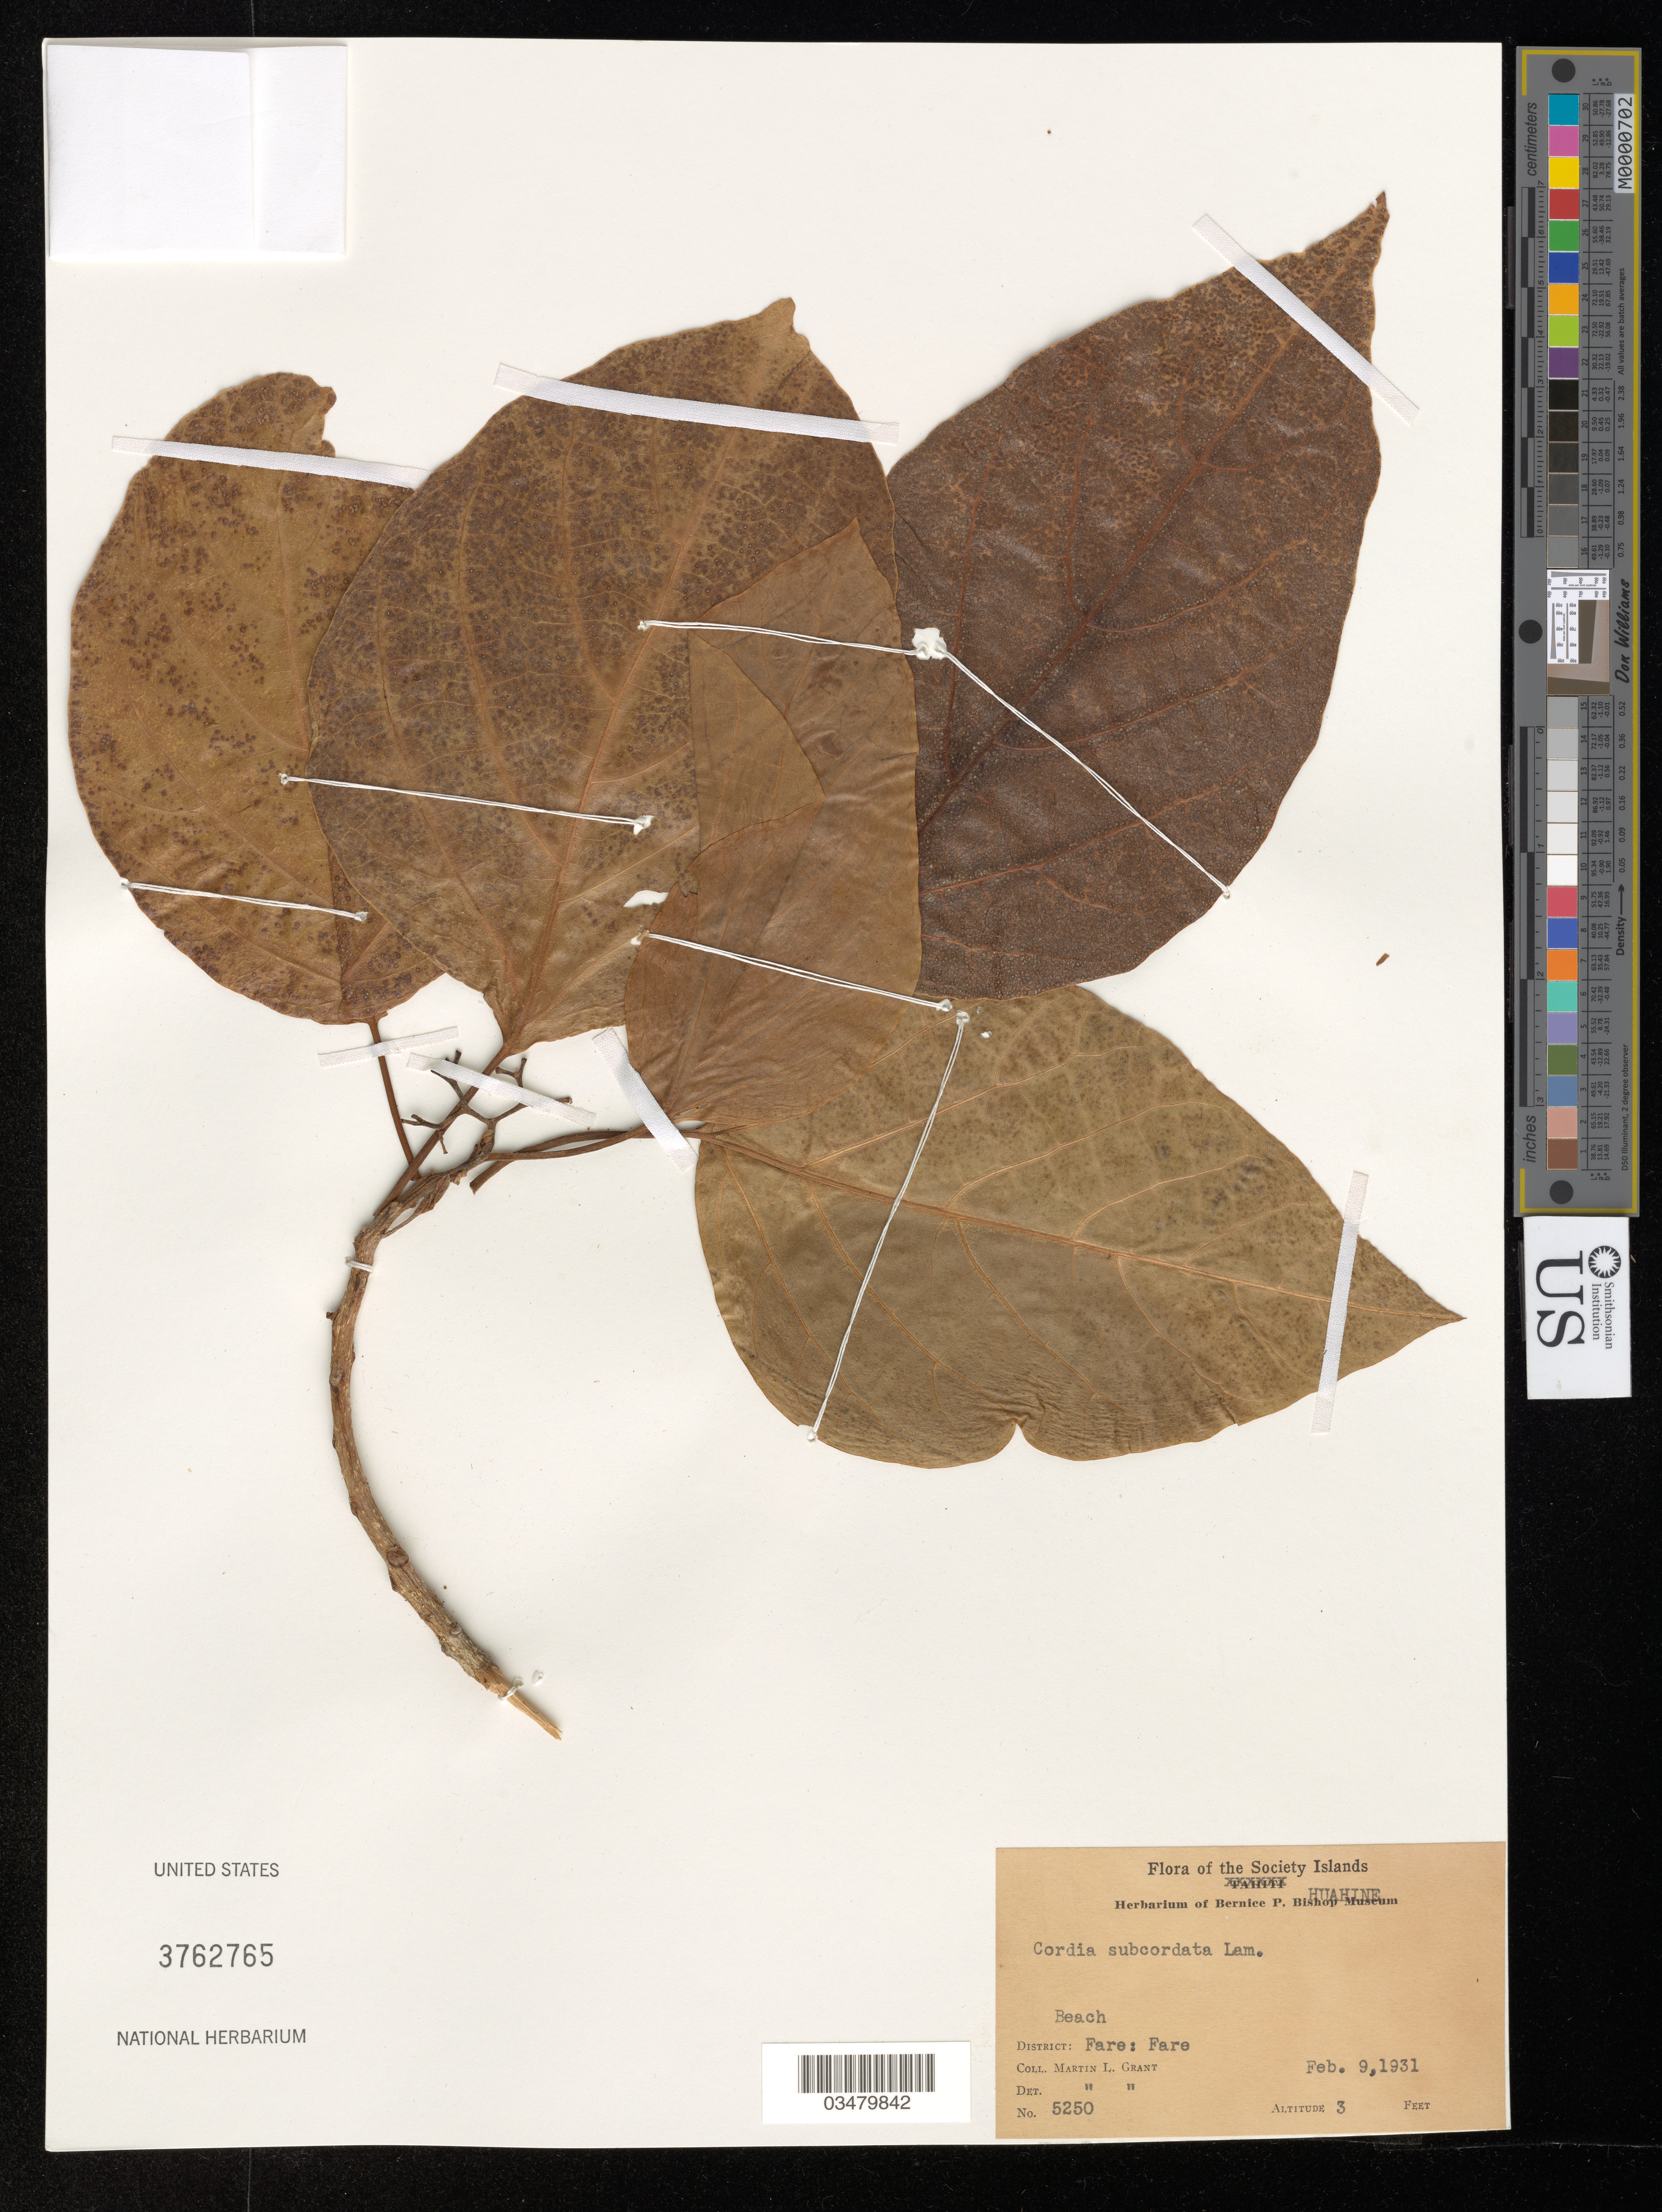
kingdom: Plantae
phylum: Tracheophyta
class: Magnoliopsida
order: Boraginales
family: Cordiaceae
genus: Cordia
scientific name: Cordia subcordata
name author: Lam.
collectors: M. L. Grant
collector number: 5250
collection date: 1931-02-09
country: French Polynesia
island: Huahine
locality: Huahine. District: Foare: Fare.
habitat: Beach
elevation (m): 1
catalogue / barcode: US 3762765